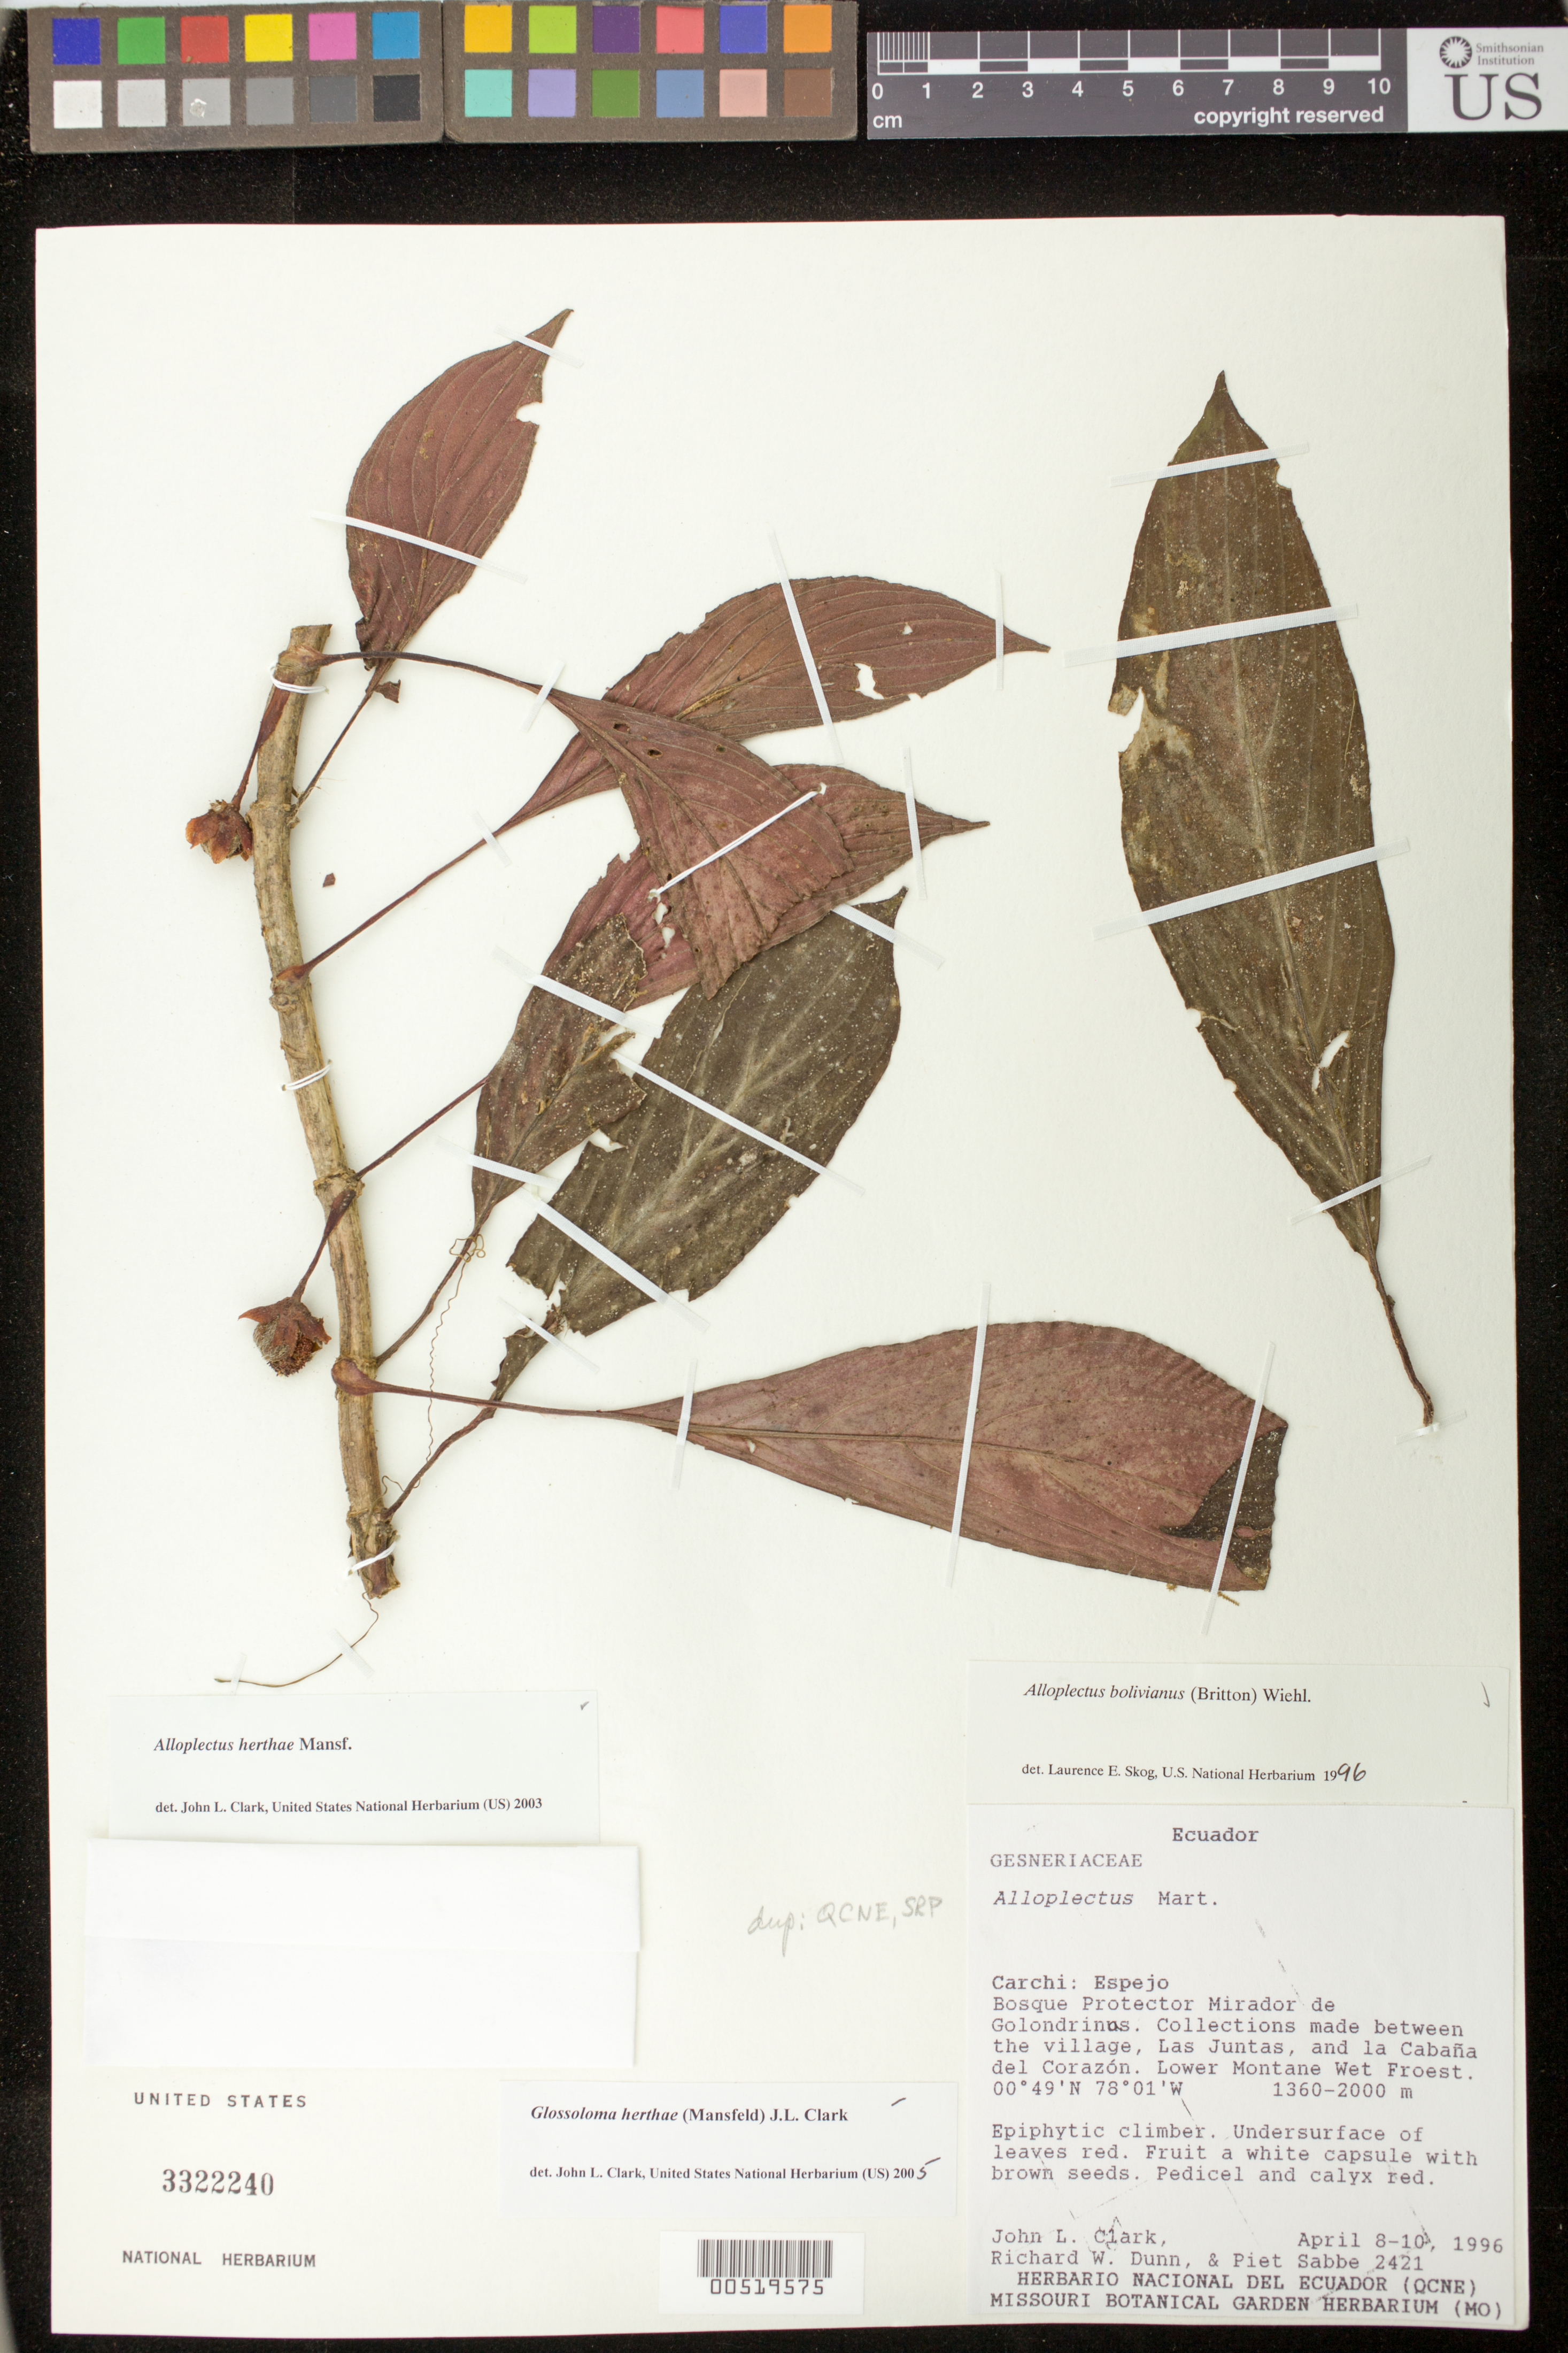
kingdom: Plantae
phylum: Tracheophyta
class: Magnoliopsida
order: Lamiales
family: Gesneriaceae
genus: Glossoloma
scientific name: Glossoloma herthae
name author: (Mansf.) J.L. Clark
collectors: J. L. Clark, R. Dunn & P. Sabbe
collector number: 2421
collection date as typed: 8-10 Apr 1996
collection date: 1996-04-08/1996-04-10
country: Ecuador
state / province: Carchi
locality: Espejo; Bosque Protector Mirador de Golondrinas; between the village, Las Juntas, and la Cabaña del Corazón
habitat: Lower montane wet forest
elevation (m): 1360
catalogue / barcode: US 3322240